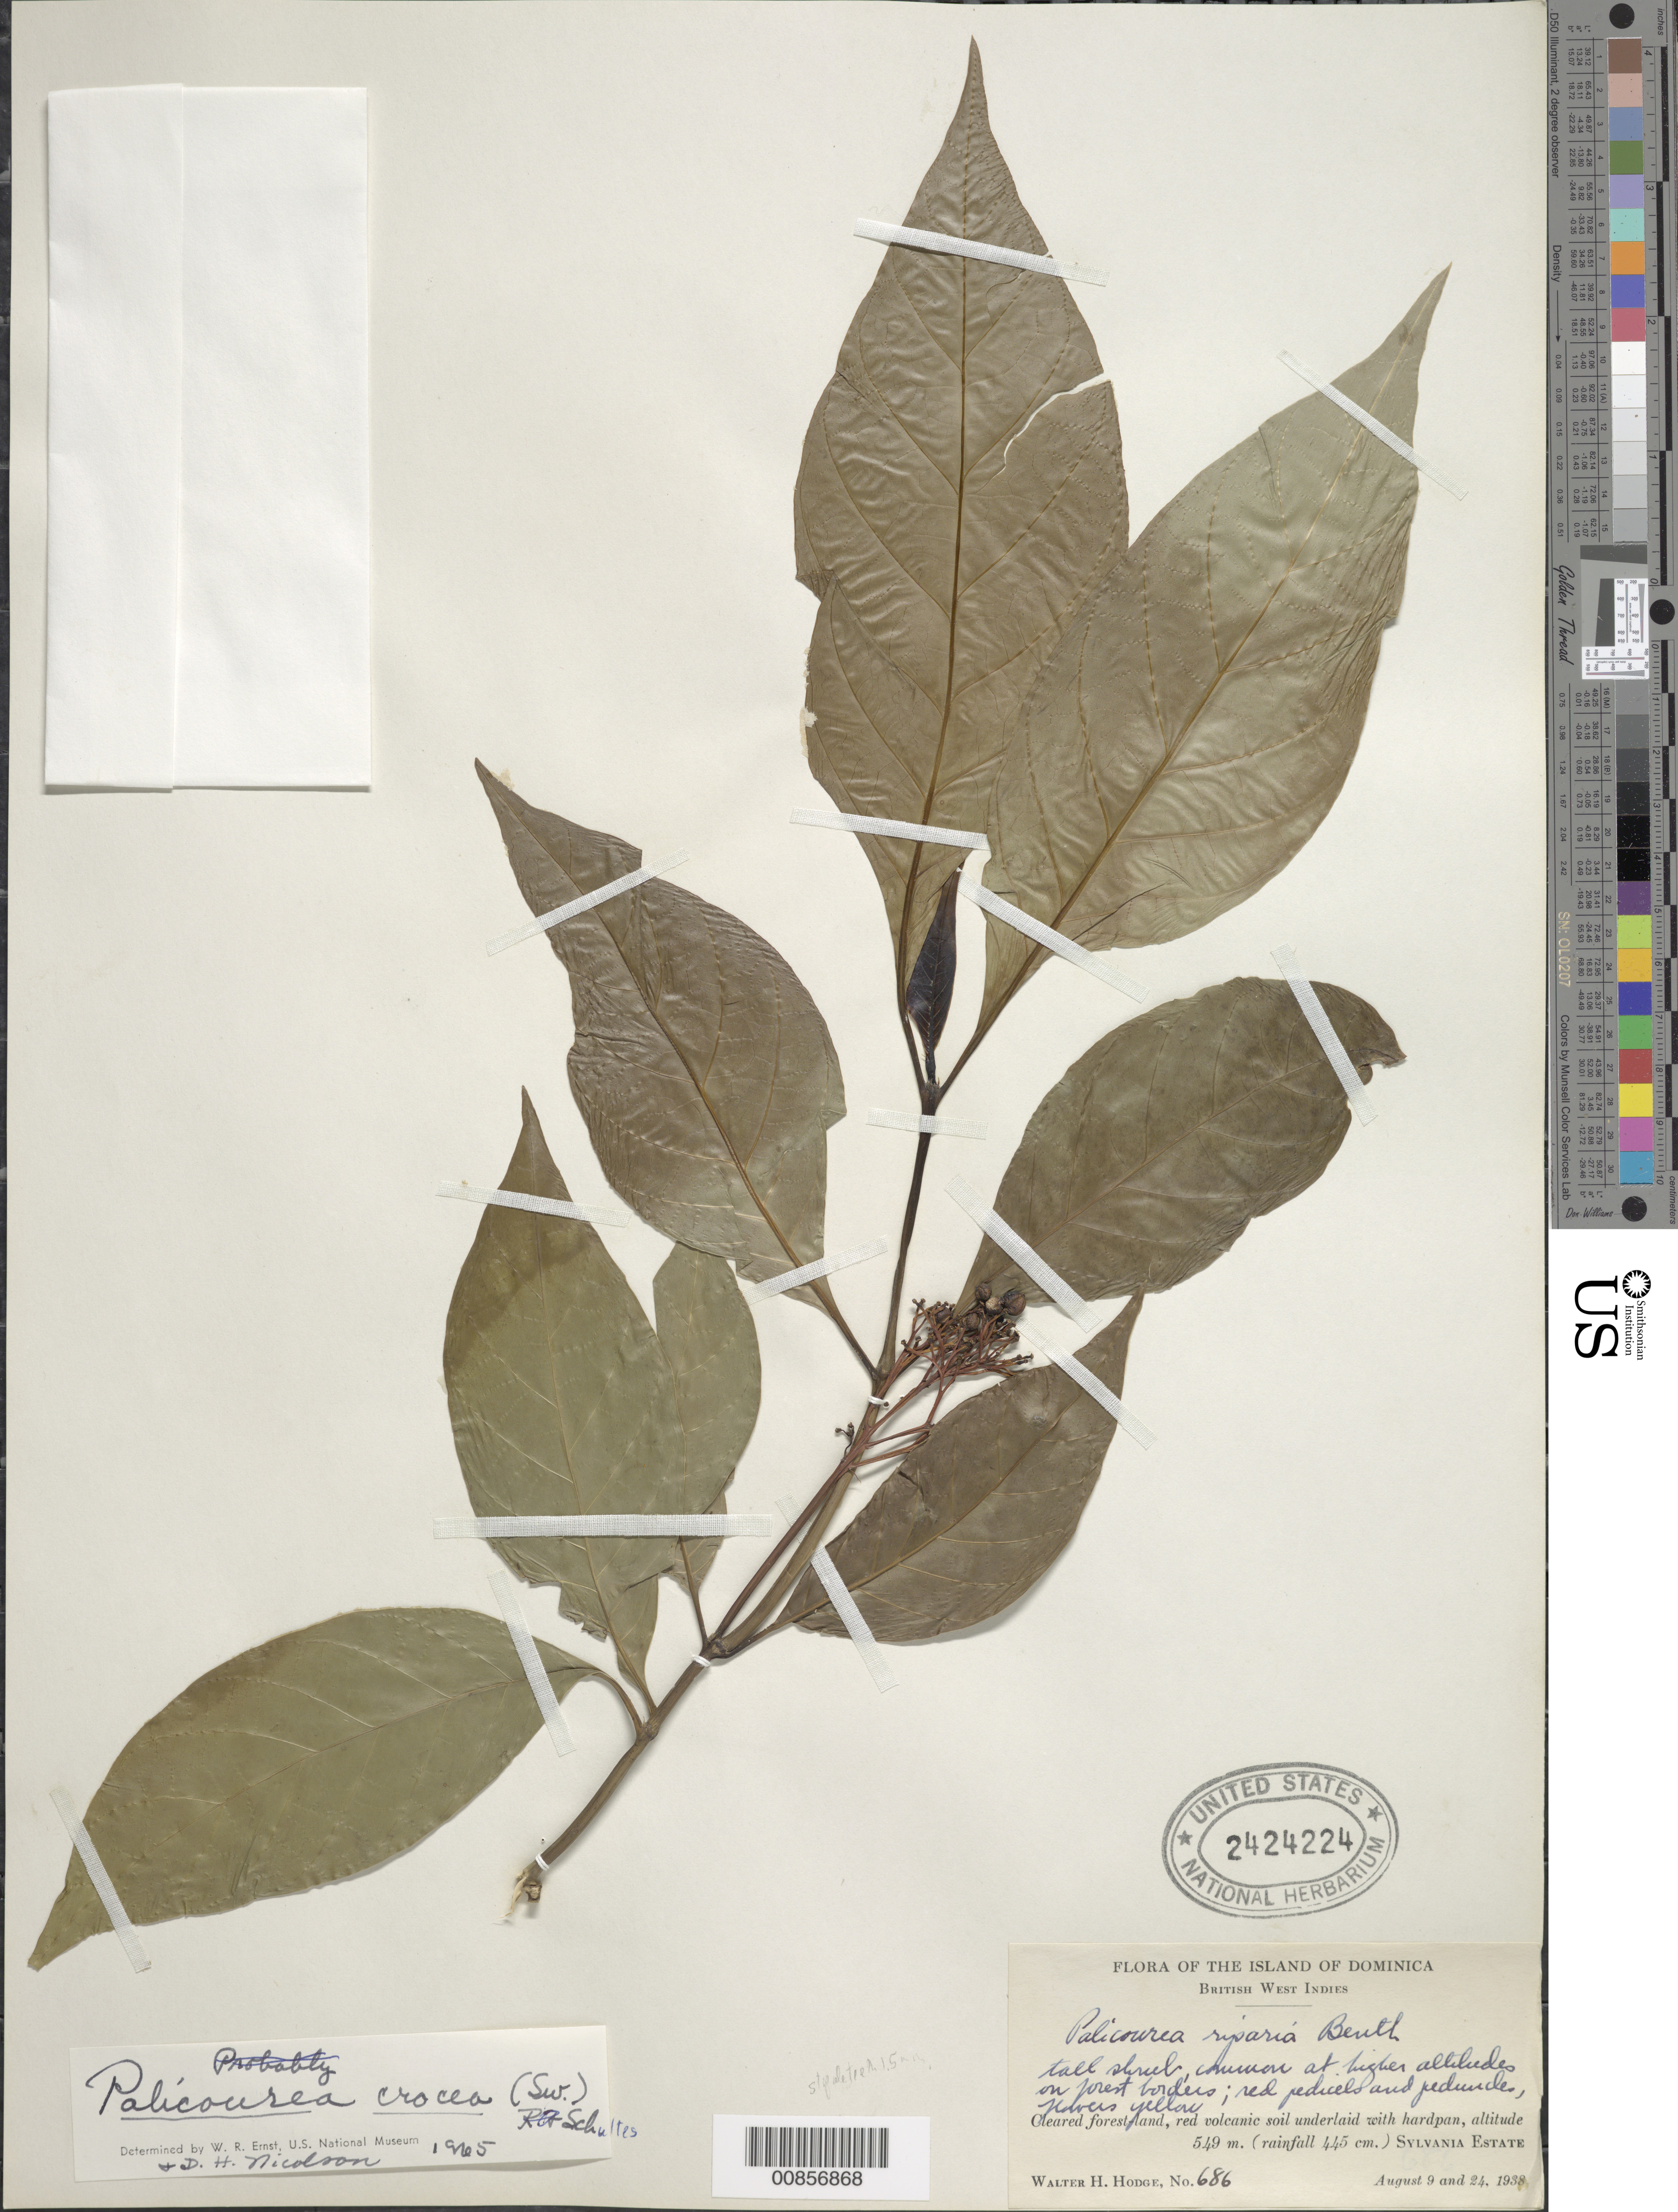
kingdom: Plantae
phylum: Tracheophyta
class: Magnoliopsida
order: Gentianales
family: Rubiaceae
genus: Palicourea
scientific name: Palicourea crocea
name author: (Sw.) Schult.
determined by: Nicolson, Dan H.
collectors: W. Hodge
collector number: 686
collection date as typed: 09 Aug 1938 and 24 Aug 1938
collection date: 1938-08-09,1938-08-24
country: Dominica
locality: Sylvania Estate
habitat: Cleared forest land, red volcanic soil underlain with hardpan (rainfall 445 cm)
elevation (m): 549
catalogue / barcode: US 2424224